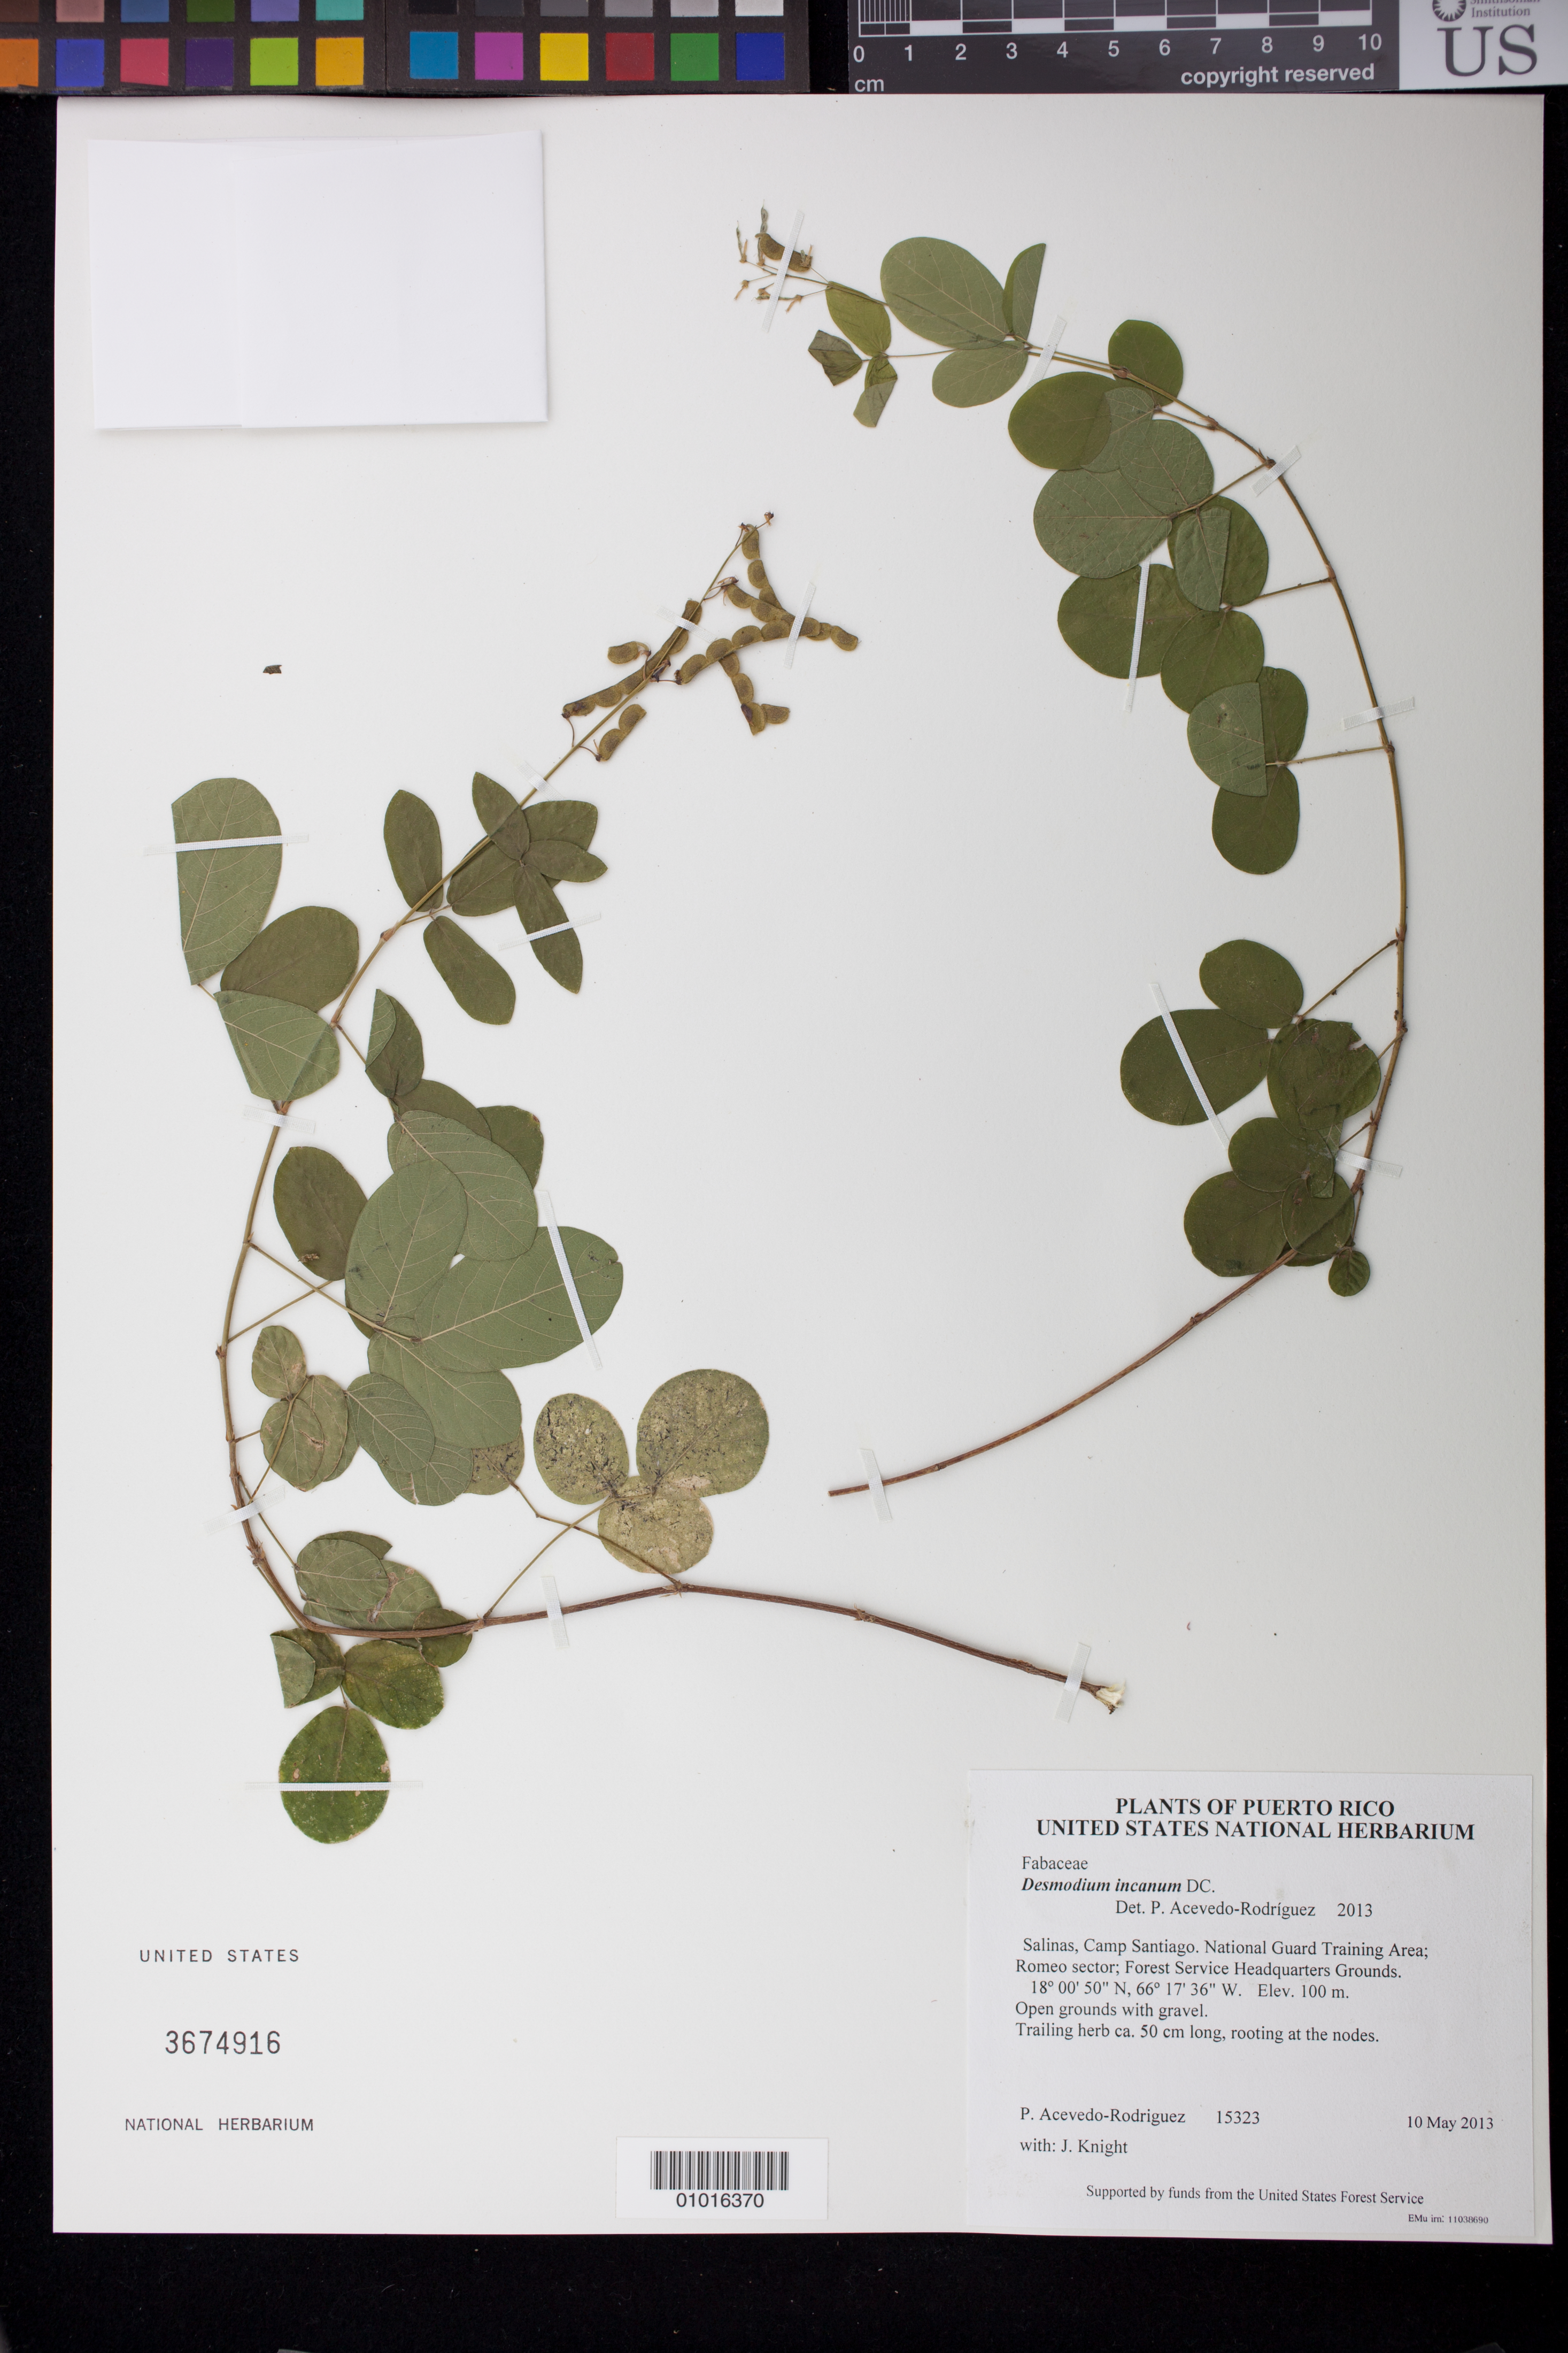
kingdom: Plantae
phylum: Tracheophyta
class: Magnoliopsida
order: Fabales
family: Fabaceae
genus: Desmodium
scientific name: Desmodium incanum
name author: (Sw.) DC.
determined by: Acevedo-Rodríguez, P., (BOT), Smithsonian Institution - National Museum of Natural History (UNITED STATES)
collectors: P. Acevedo-Rodr. & J. Knight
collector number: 15323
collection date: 2013-05-10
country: Puerto Rico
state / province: Salinas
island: Puerto Rico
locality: Camp Santiago. National Guard Training Area; Romeo sector; Forest Service Headquarters Grounds.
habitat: Open grounds with gravel.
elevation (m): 100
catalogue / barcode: US 3674916